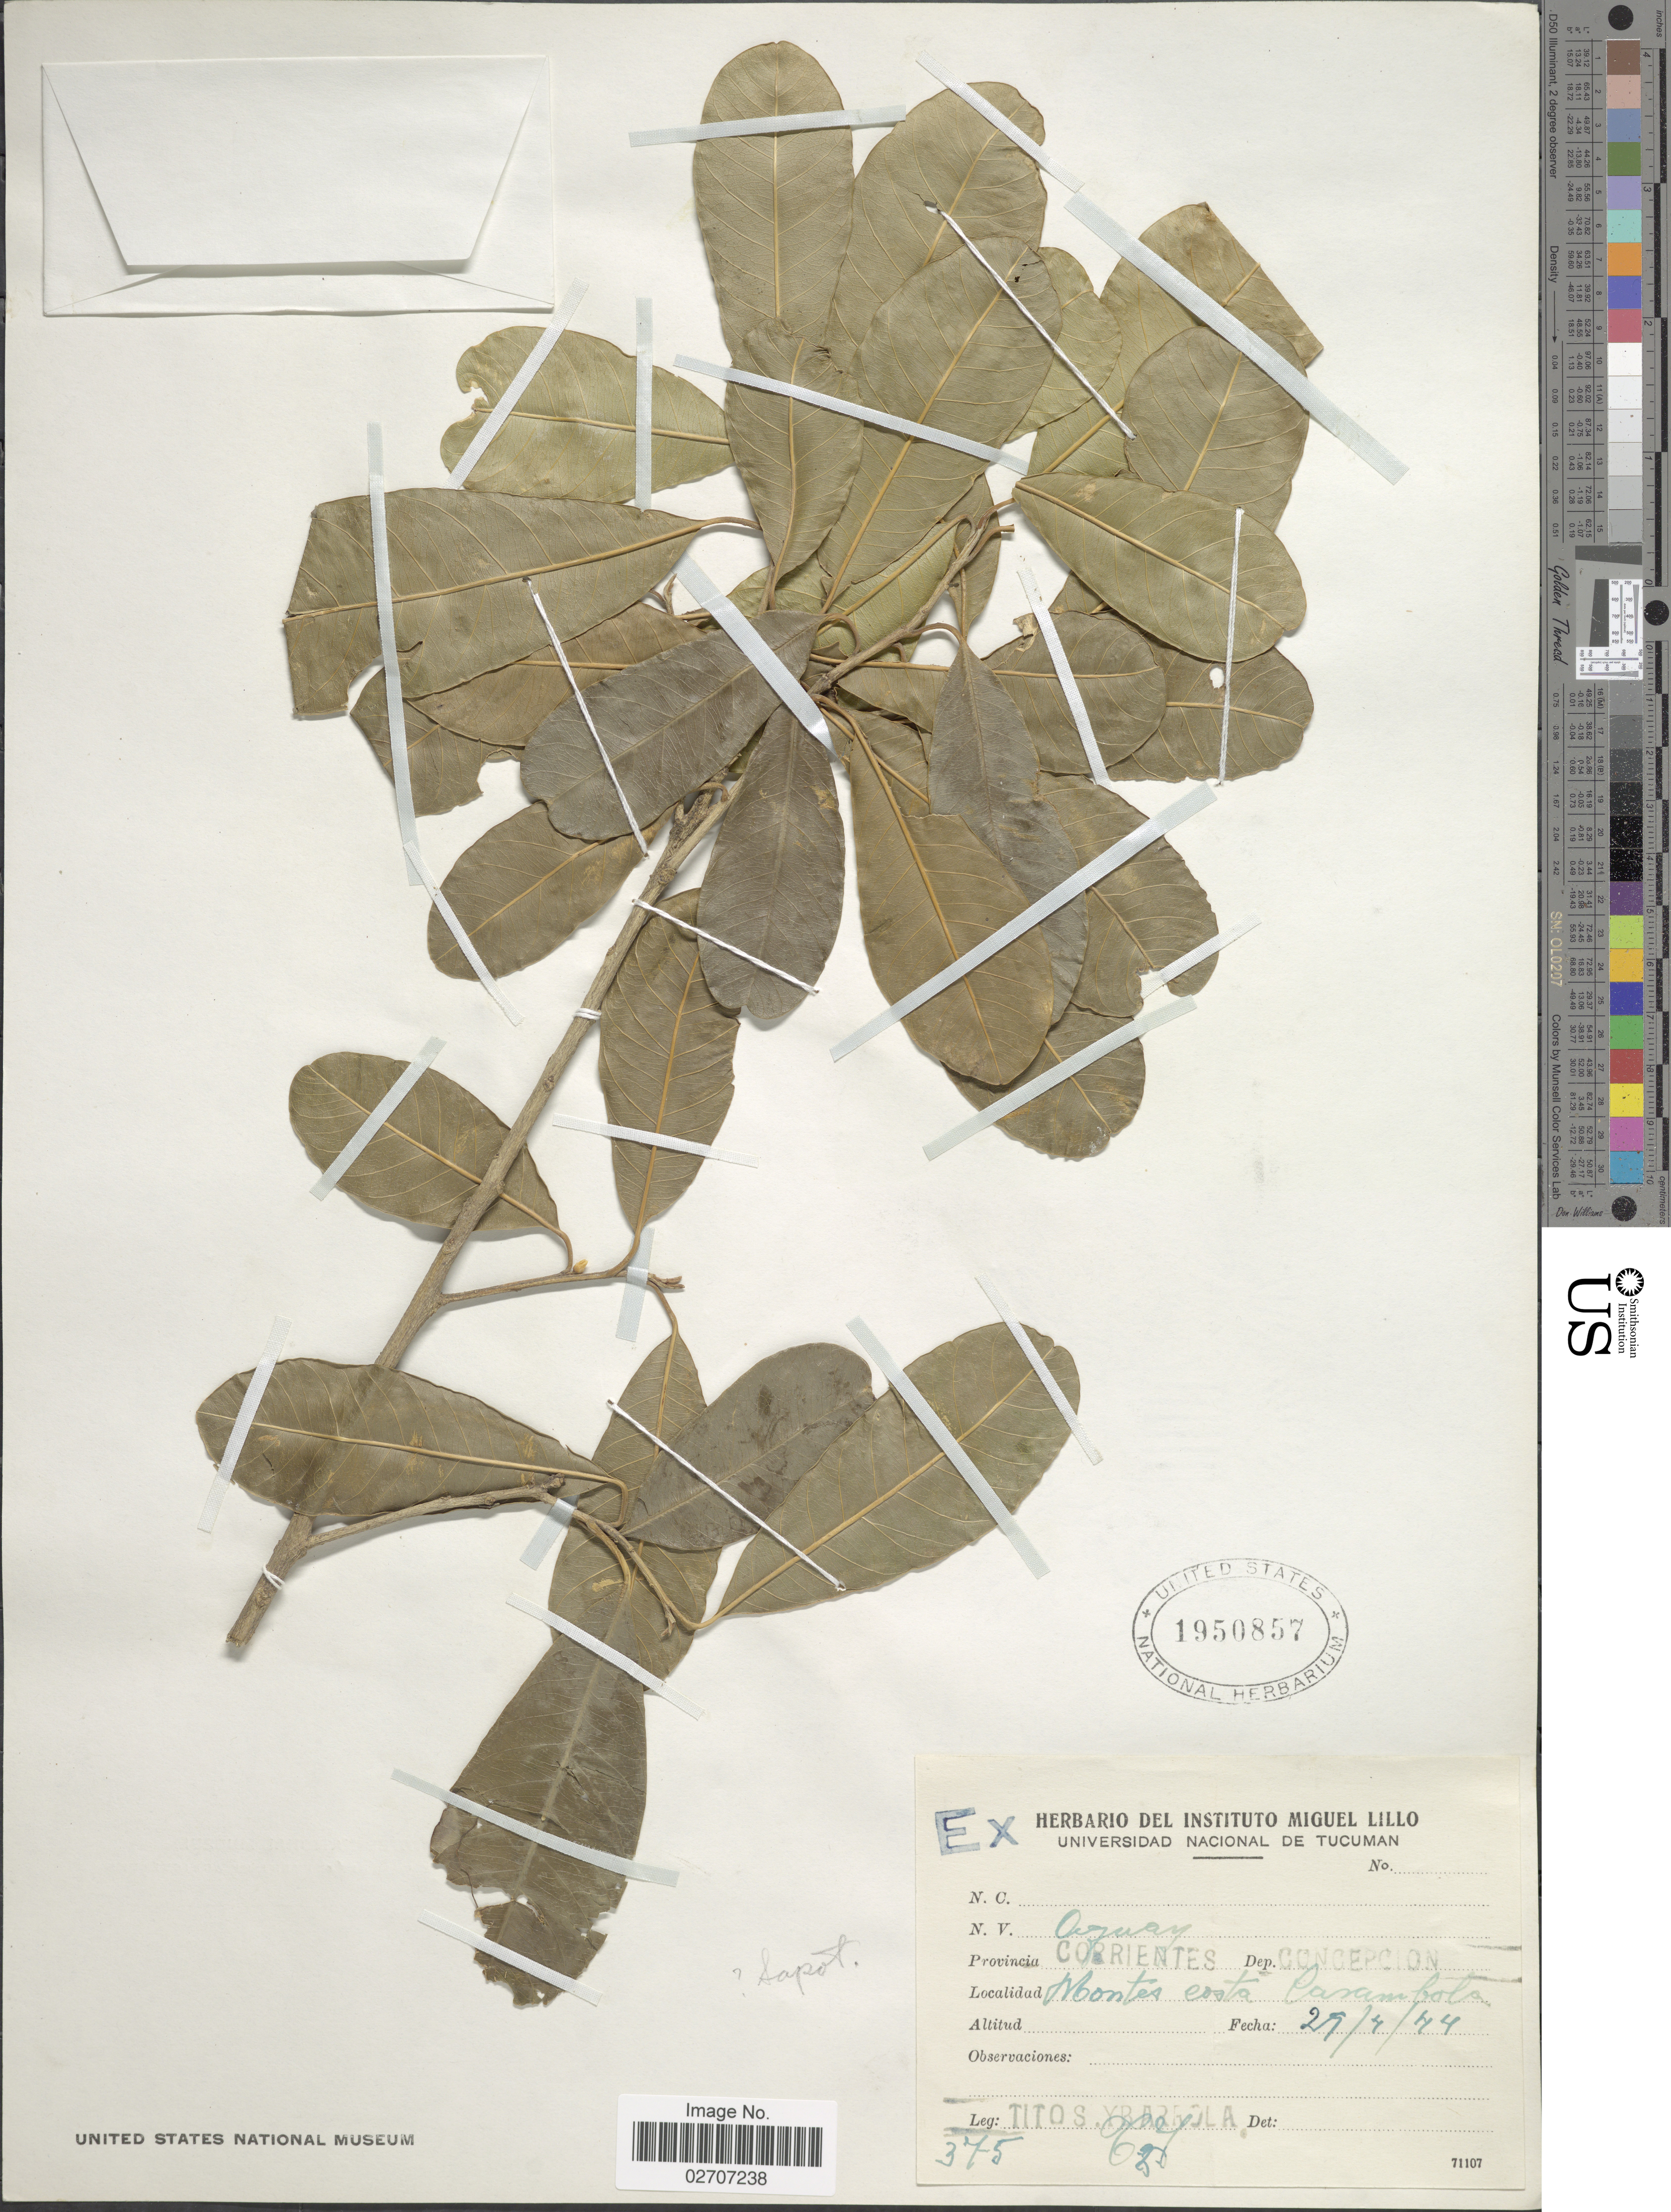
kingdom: Plantae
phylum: Tracheophyta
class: Magnoliopsida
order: Ericales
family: Sapotaceae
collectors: T. Ybarrola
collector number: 375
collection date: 1944-04-29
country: Argentina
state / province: Corrientes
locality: Dep. Concepcion. Montes costa Carambola.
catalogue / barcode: US 1950857